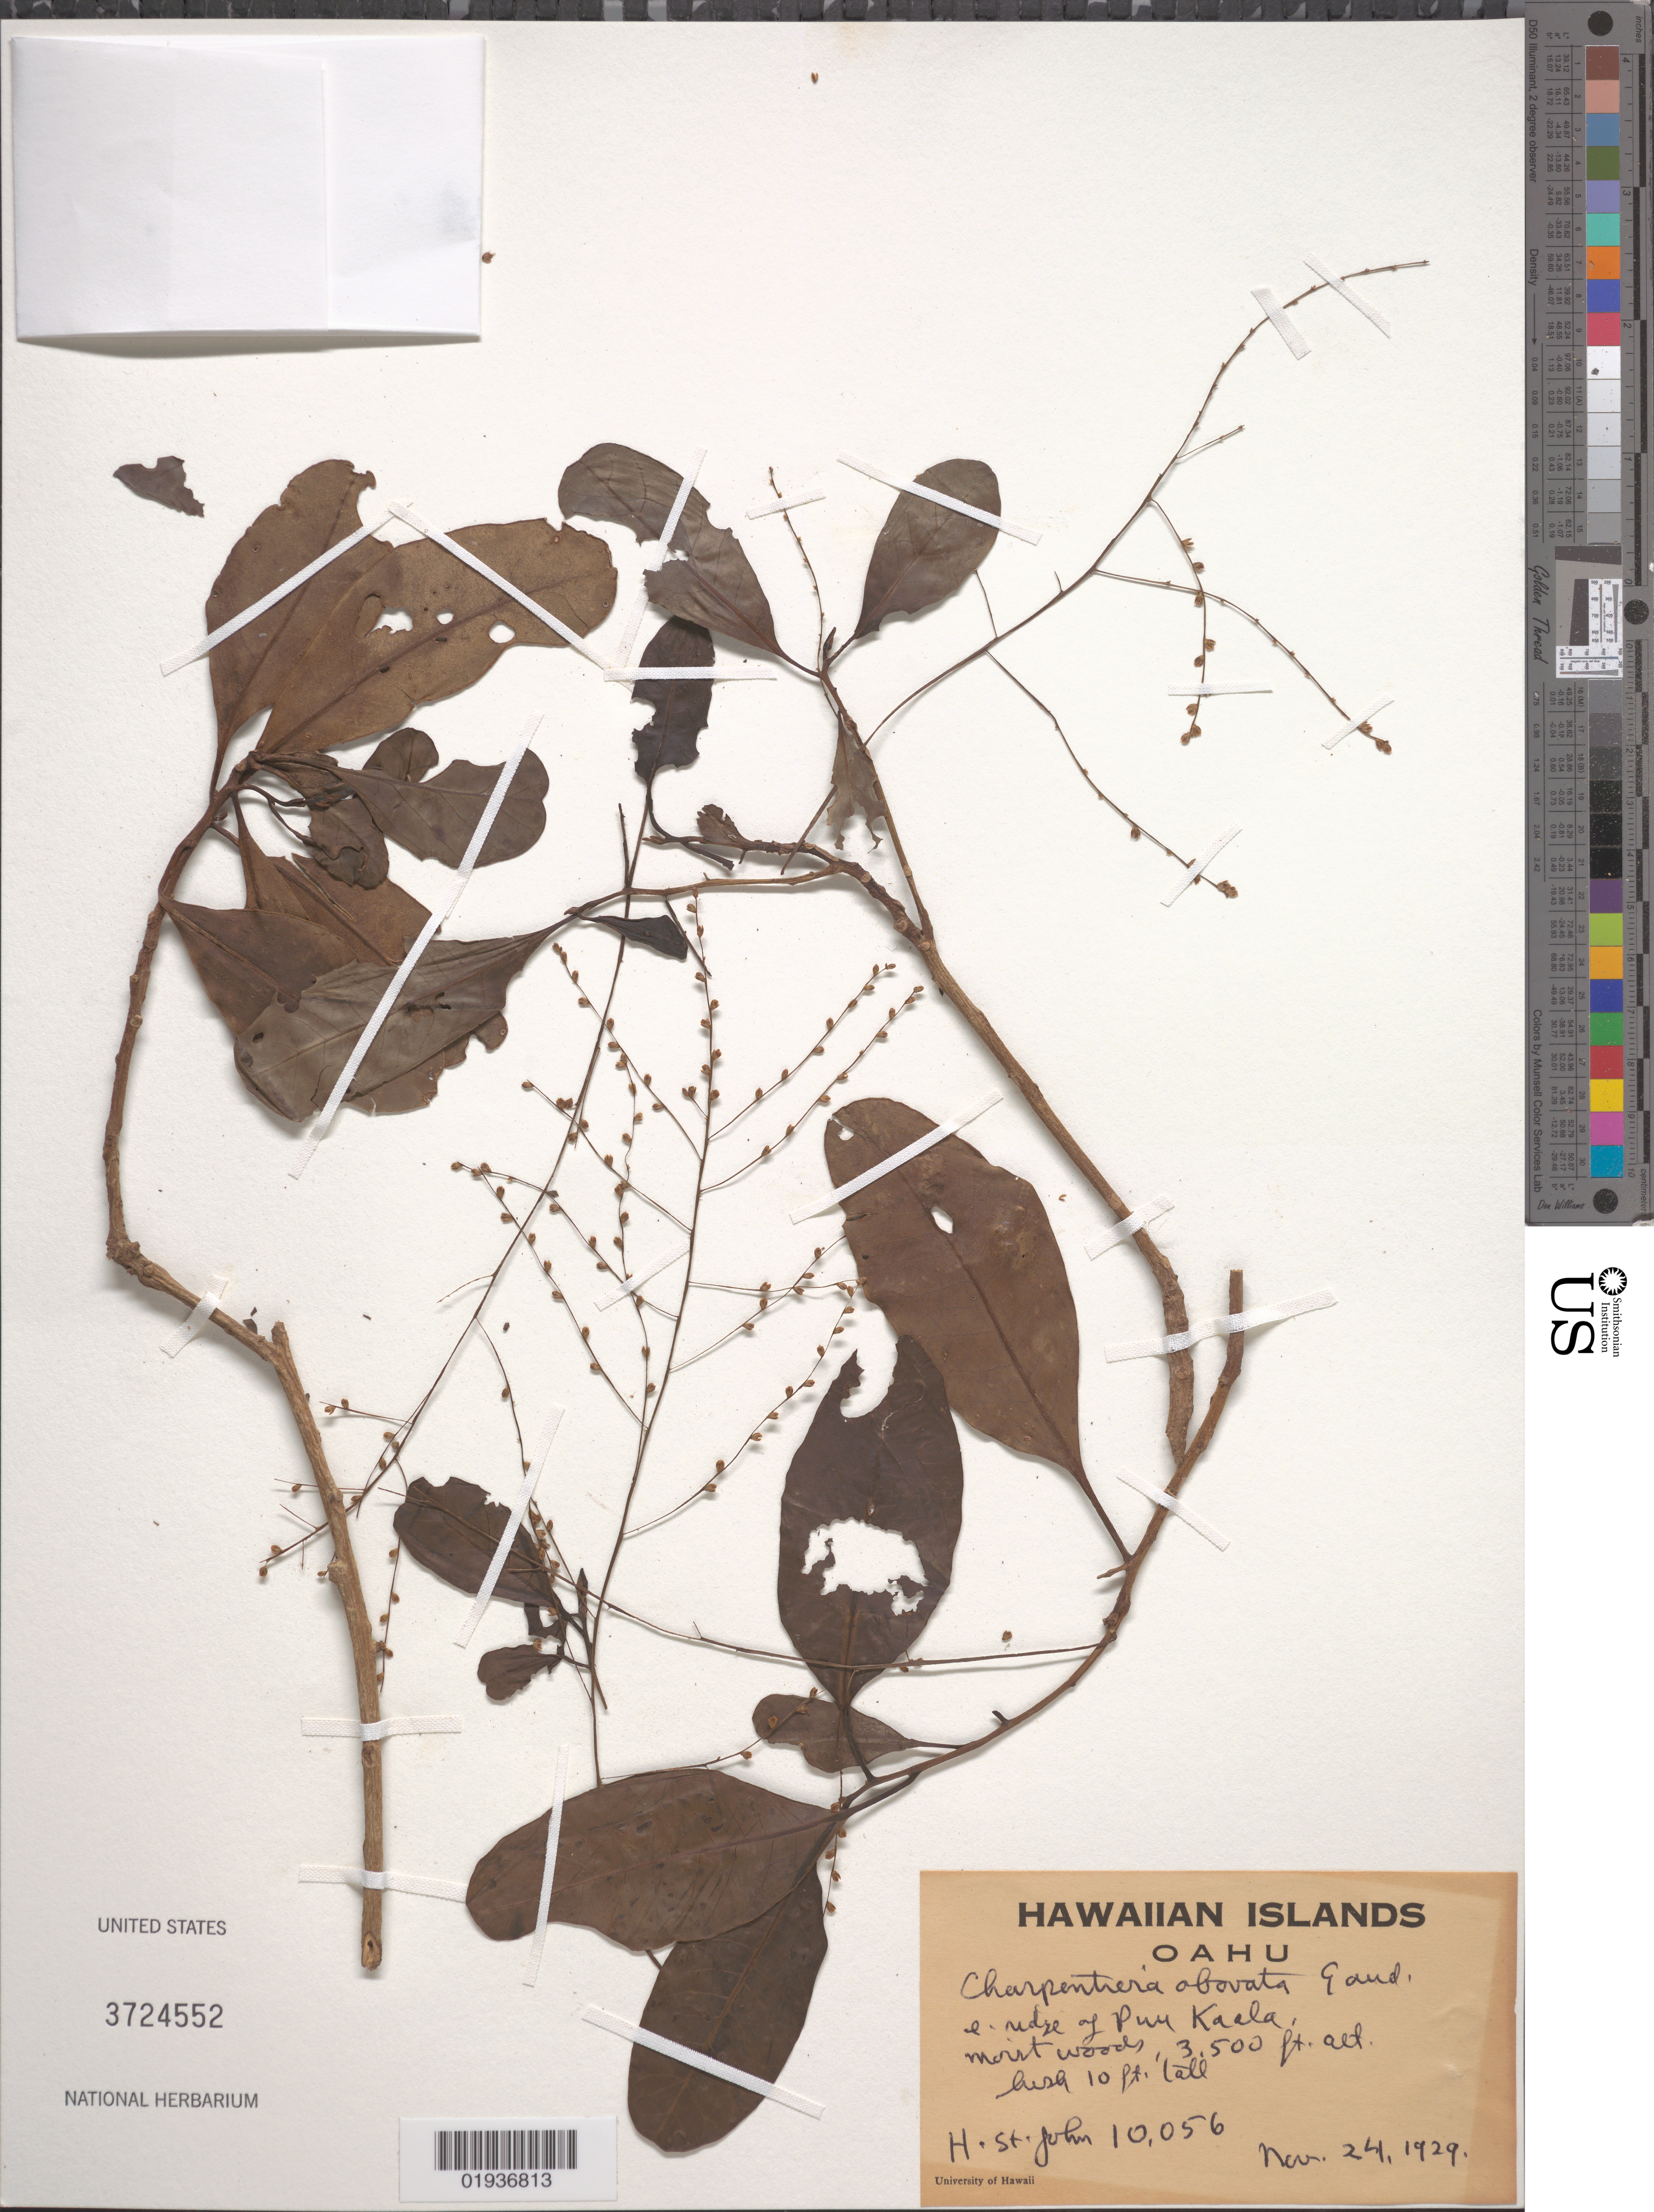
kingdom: Plantae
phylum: Tracheophyta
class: Magnoliopsida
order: Caryophyllales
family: Amaranthaceae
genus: Charpentiera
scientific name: Charpentiera obovata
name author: Gaudich.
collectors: H. St. John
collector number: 10056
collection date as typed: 24 Nov 1929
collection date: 1929-11-24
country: United States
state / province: Hawaii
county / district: Honolulu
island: Oahu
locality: East ridge of Puu Kaala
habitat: Moist woods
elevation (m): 1067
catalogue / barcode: US 3724552